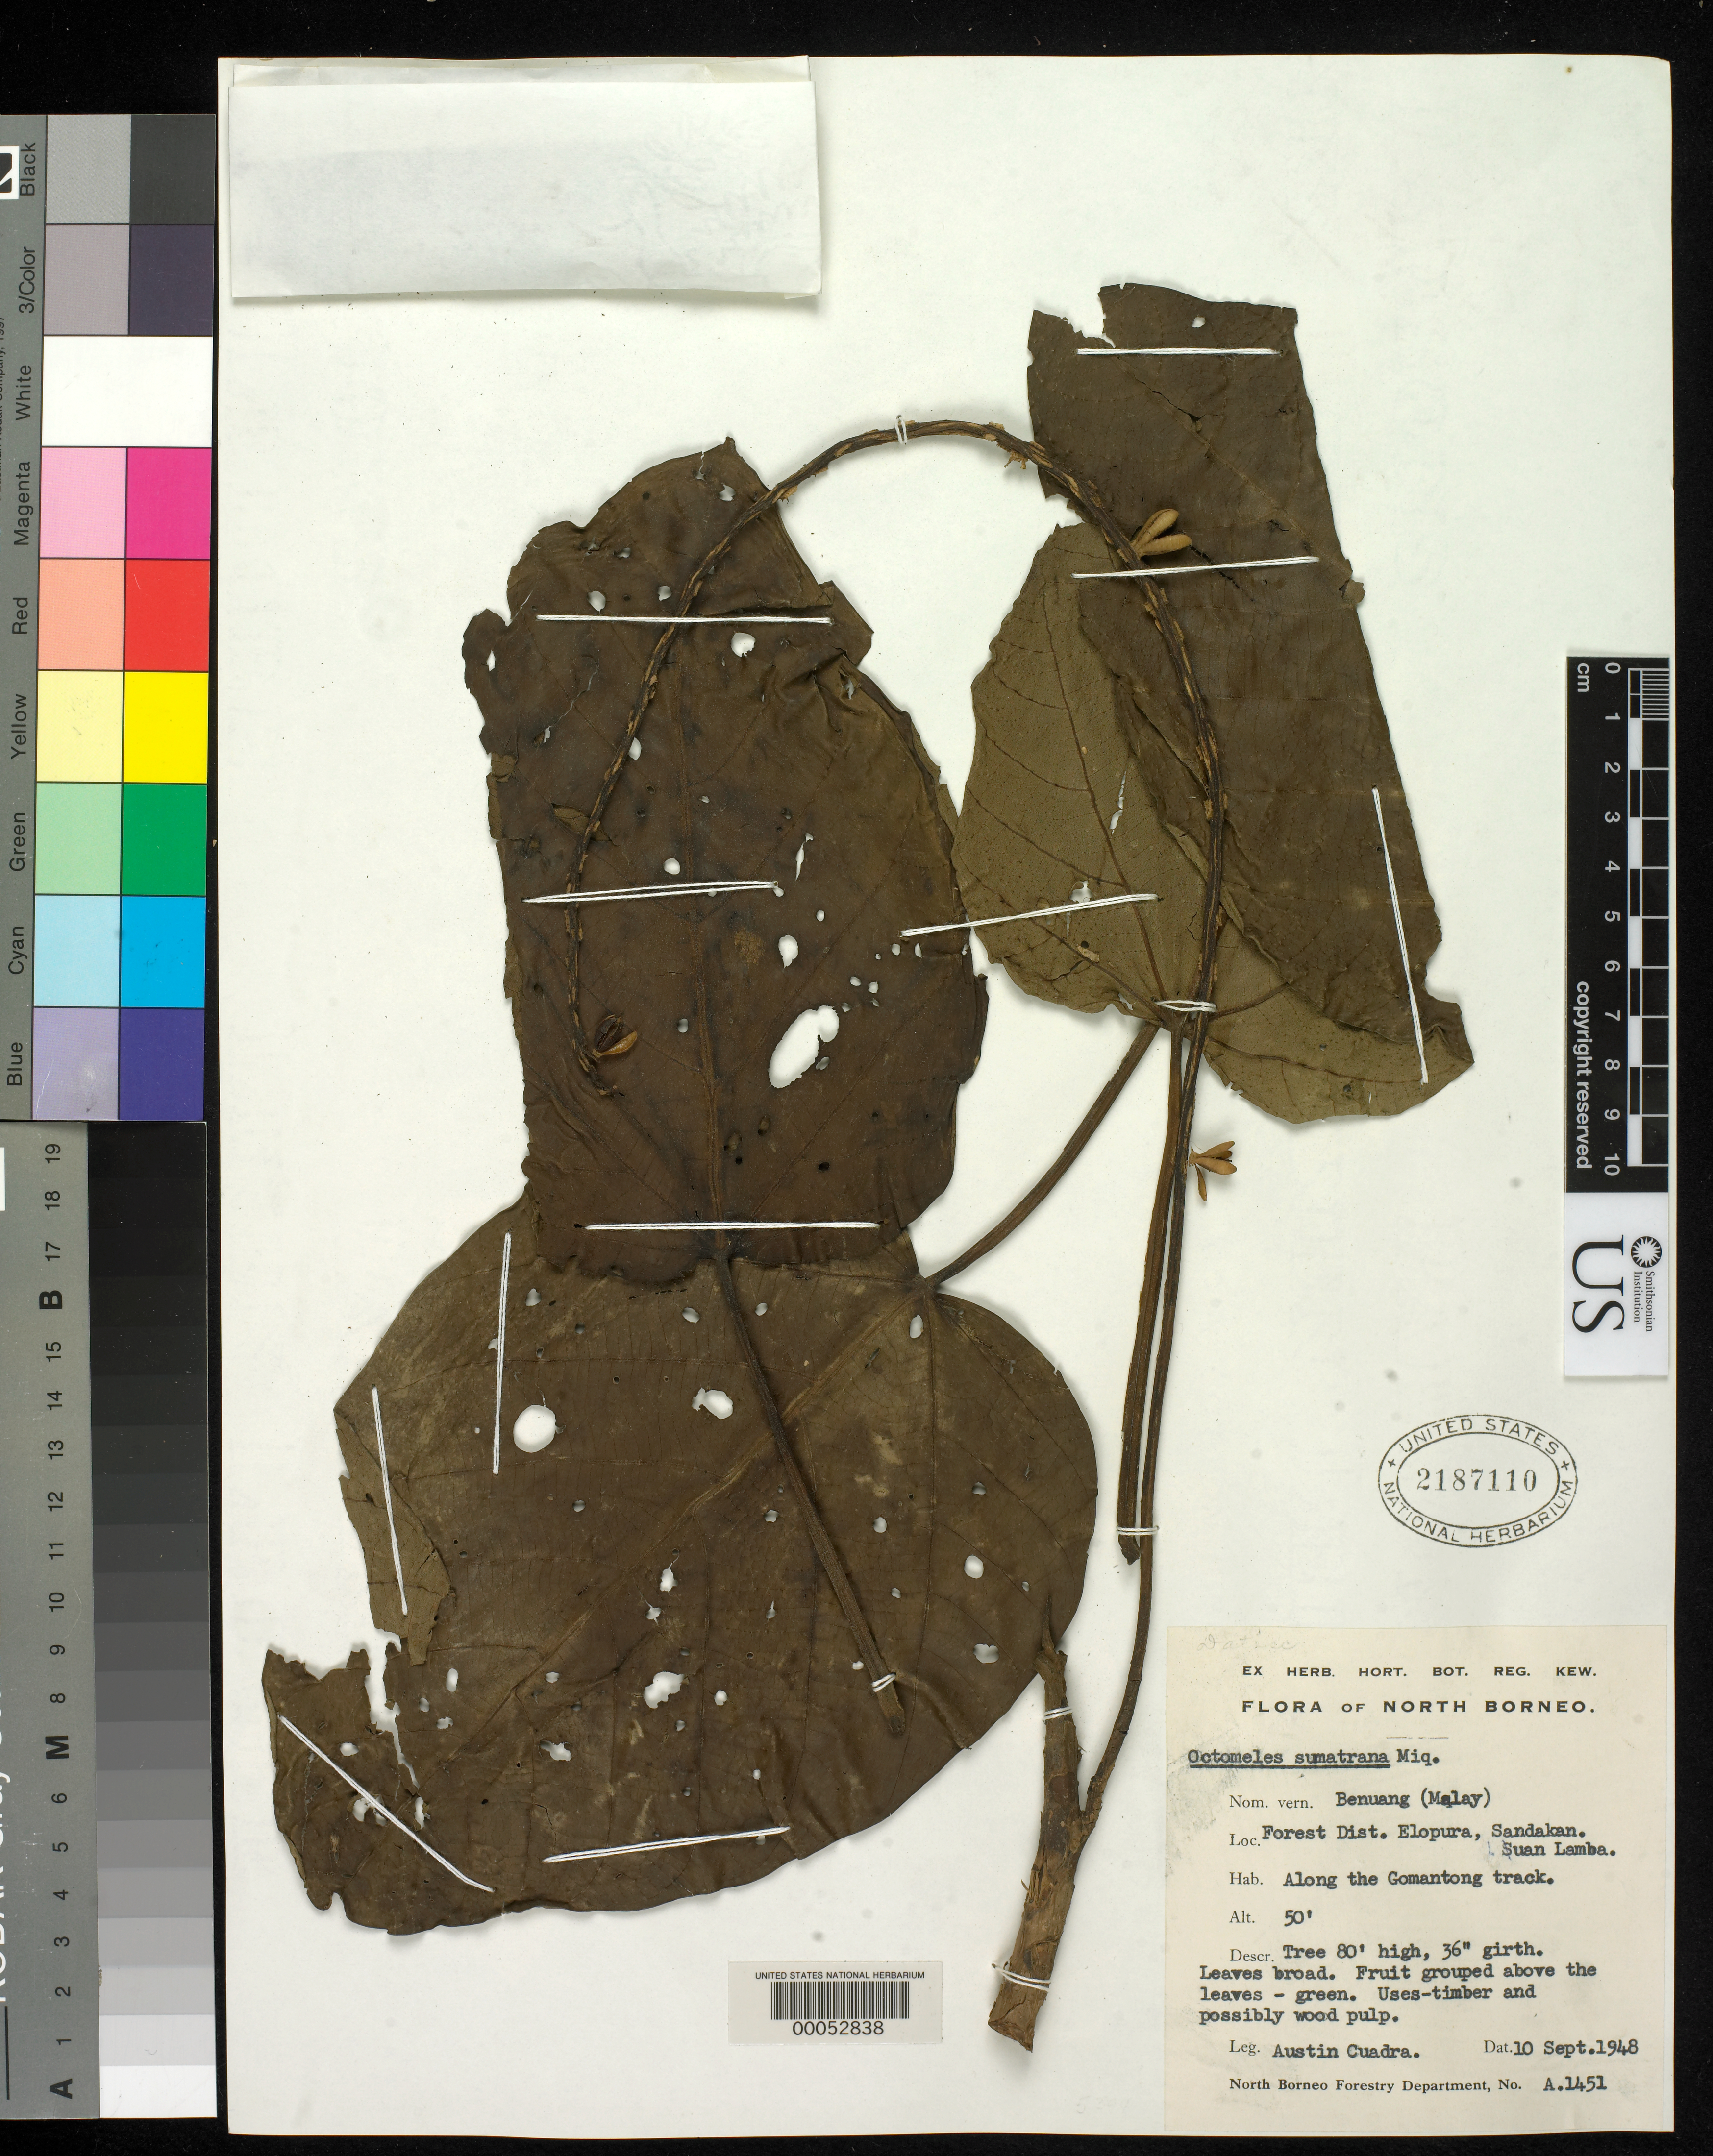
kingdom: Plantae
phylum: Tracheophyta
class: Magnoliopsida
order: Cucurbitales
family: Tetramelaceae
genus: Octomeles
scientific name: Octomeles sumatrana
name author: Miq.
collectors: A. Cuadra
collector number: A1451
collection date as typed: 10 Sep 1948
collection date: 1948-09-10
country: Malaysia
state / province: Sabah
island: Borneo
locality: Elopura for. dis. compt. 14, Sandakan. Suan Lamba.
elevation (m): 15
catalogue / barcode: US 2187110